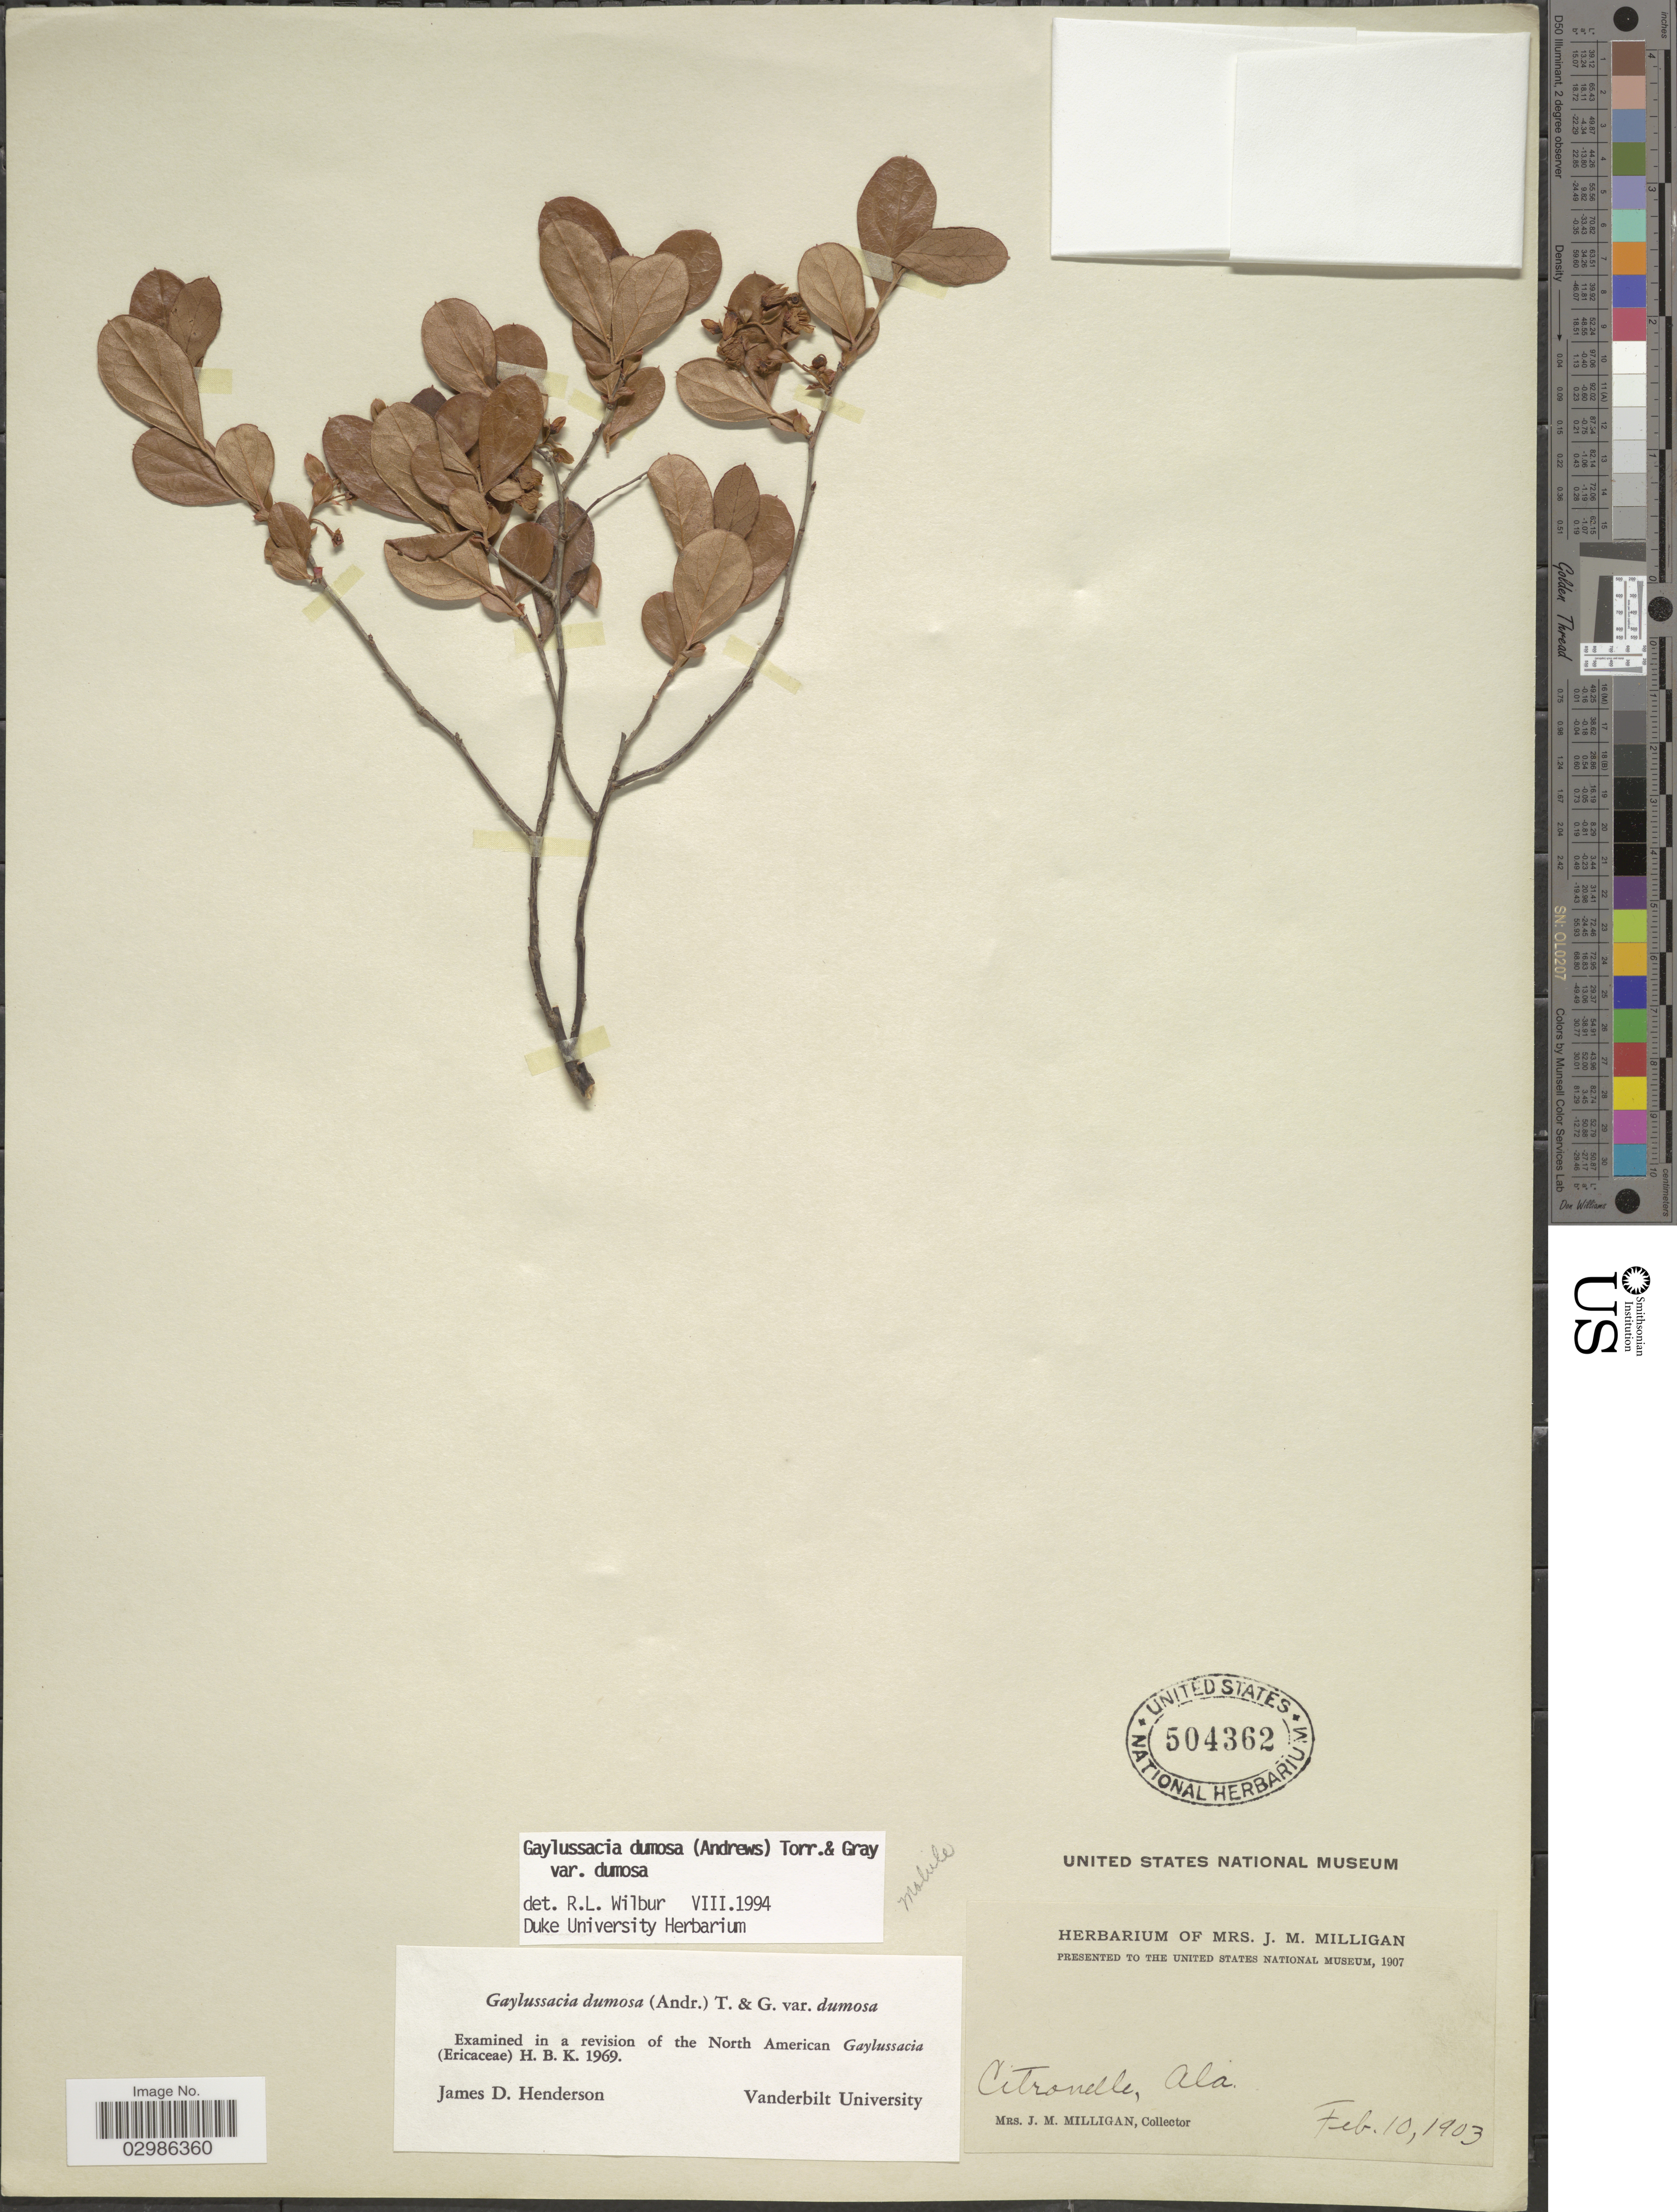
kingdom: Plantae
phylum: Tracheophyta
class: Magnoliopsida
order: Ericales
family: Ericaceae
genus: Gaylussacia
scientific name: Gaylussacia dumosa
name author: (Andrews) Torr. & A. Gray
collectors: J. Milligan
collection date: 1903-02-10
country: United States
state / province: Alabama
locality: Citronelle. Mobile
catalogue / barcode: US 504362